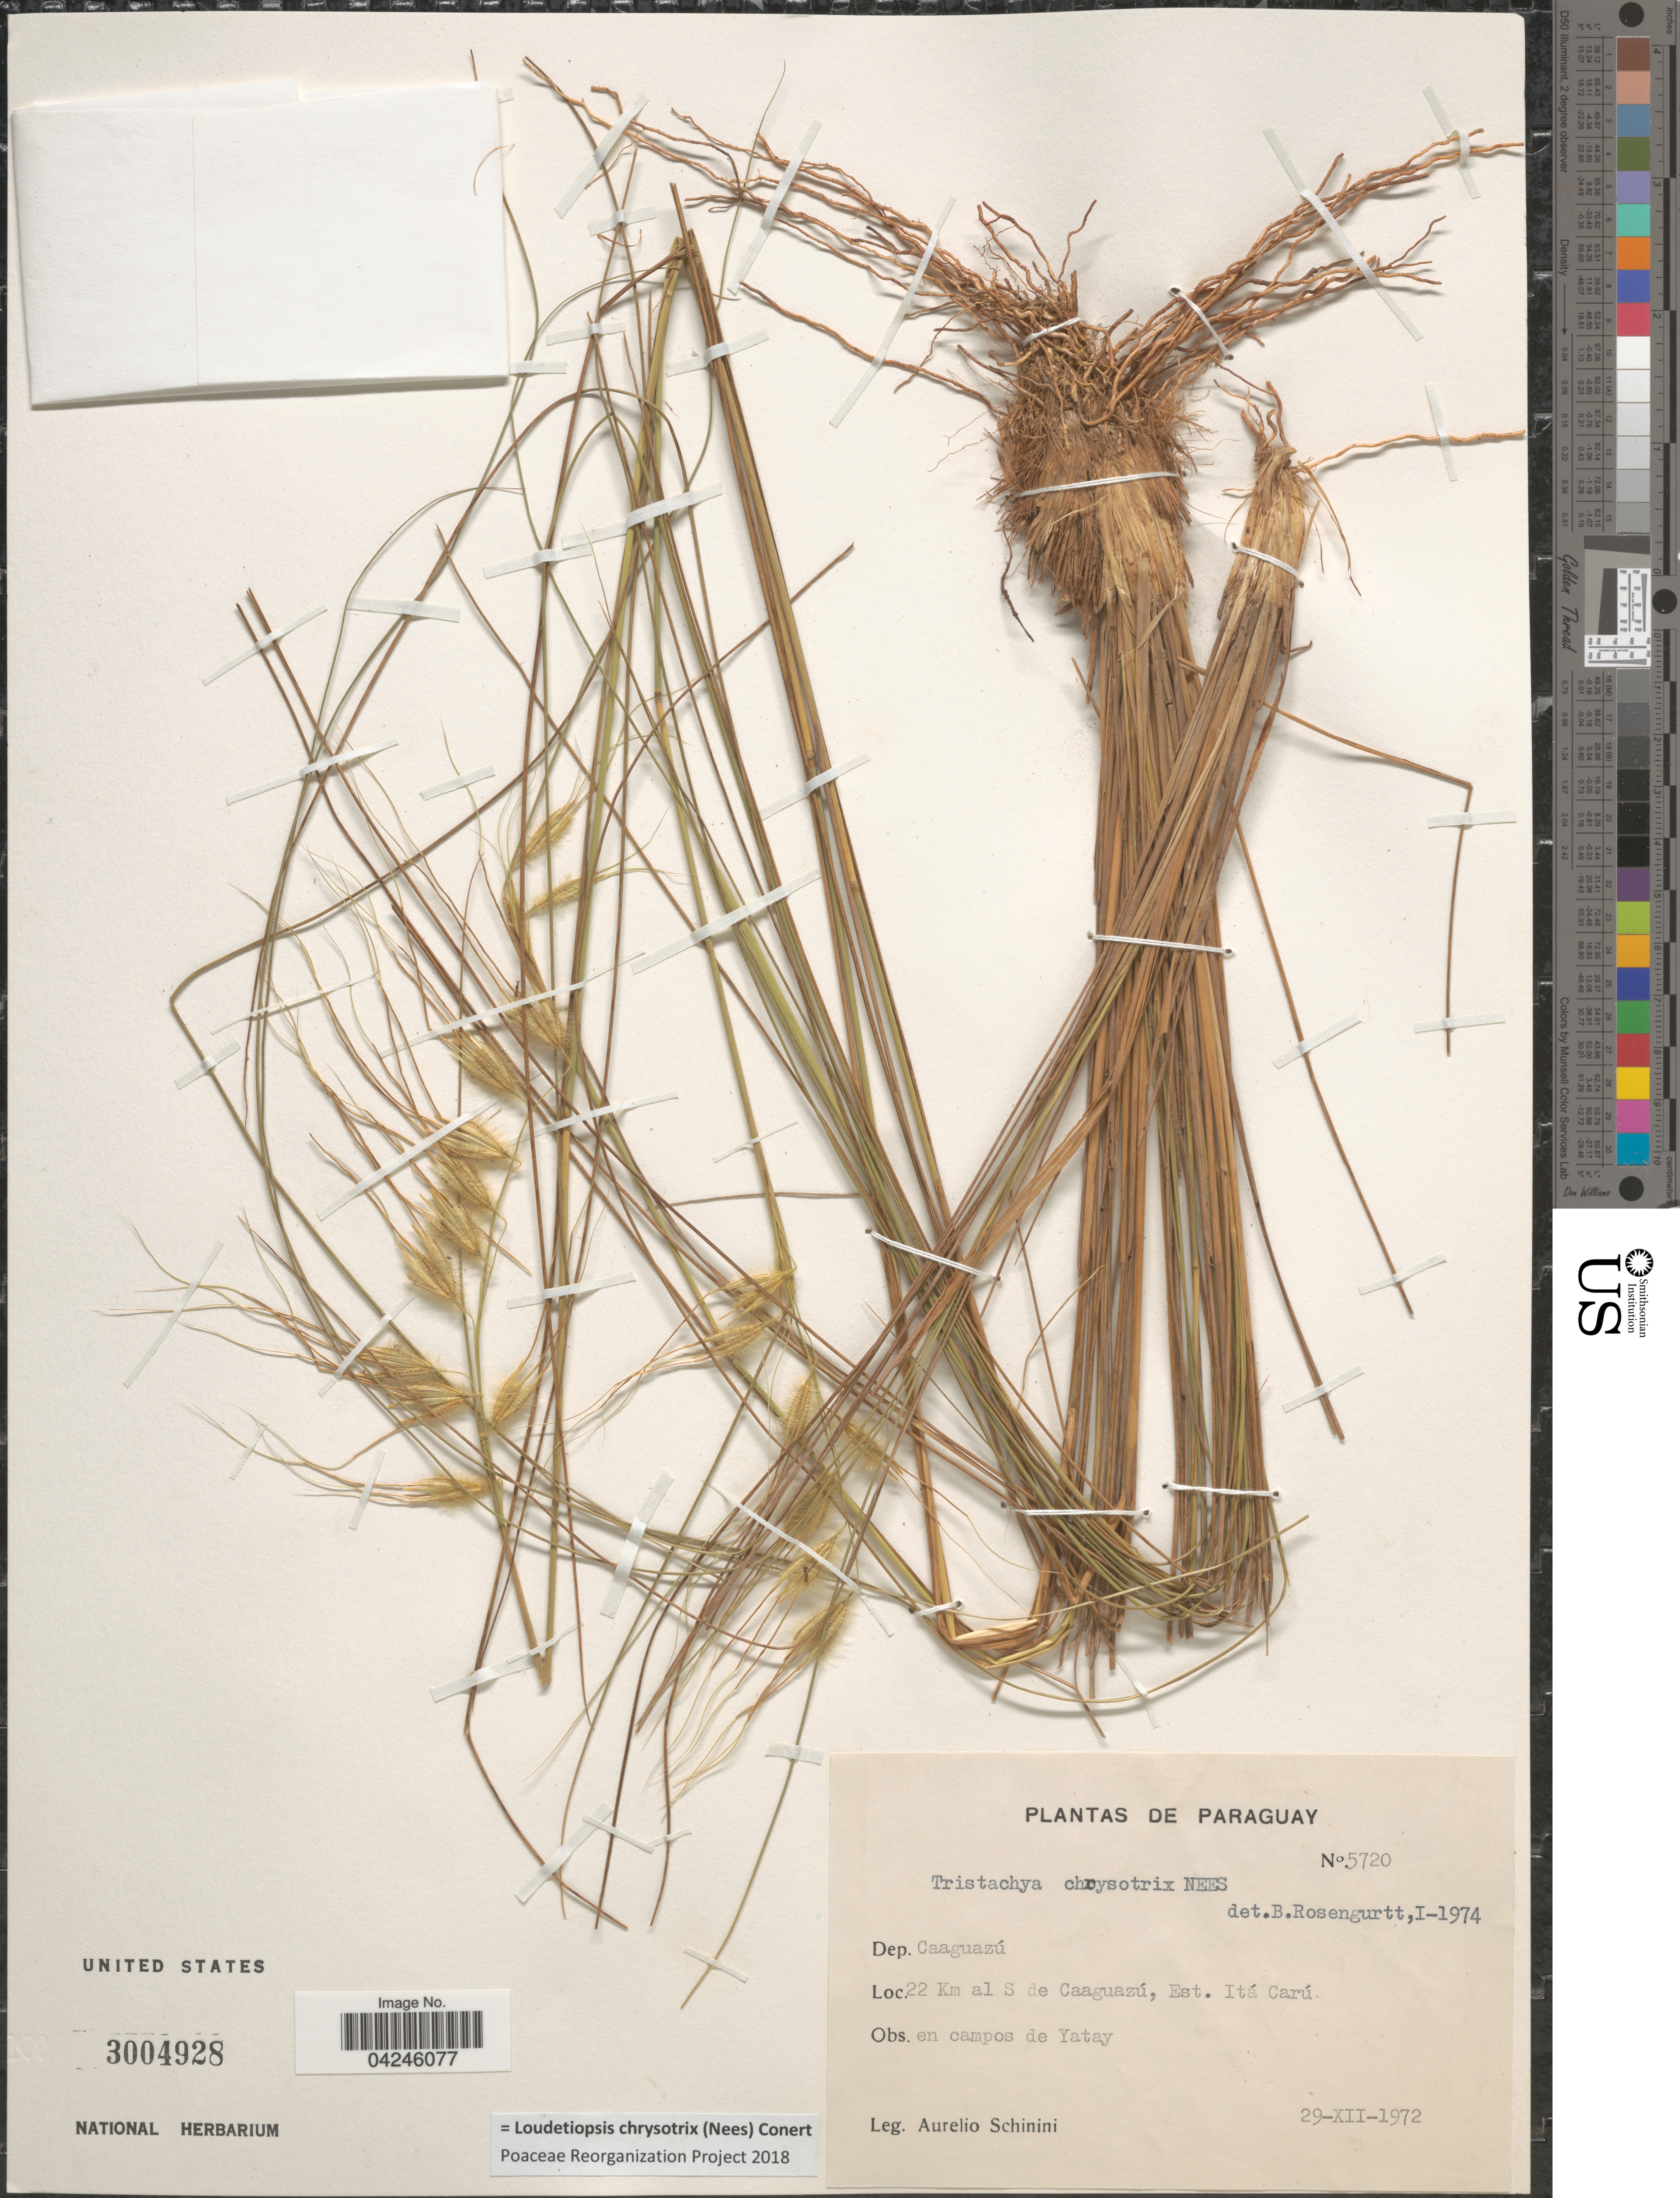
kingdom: Plantae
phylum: Tracheophyta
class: Liliopsida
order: Poales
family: Poaceae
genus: Loudetiopsis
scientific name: Loudetiopsis chrysothrix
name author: (Nees) Conert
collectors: A. Schinini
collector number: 5720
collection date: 1972-12-29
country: Paraguay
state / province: Caaguazu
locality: Dep. Caaguazú. 22 Km al S de Caaguazú, Est. Itá Carú. En campos de Yatay.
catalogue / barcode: US 3004928